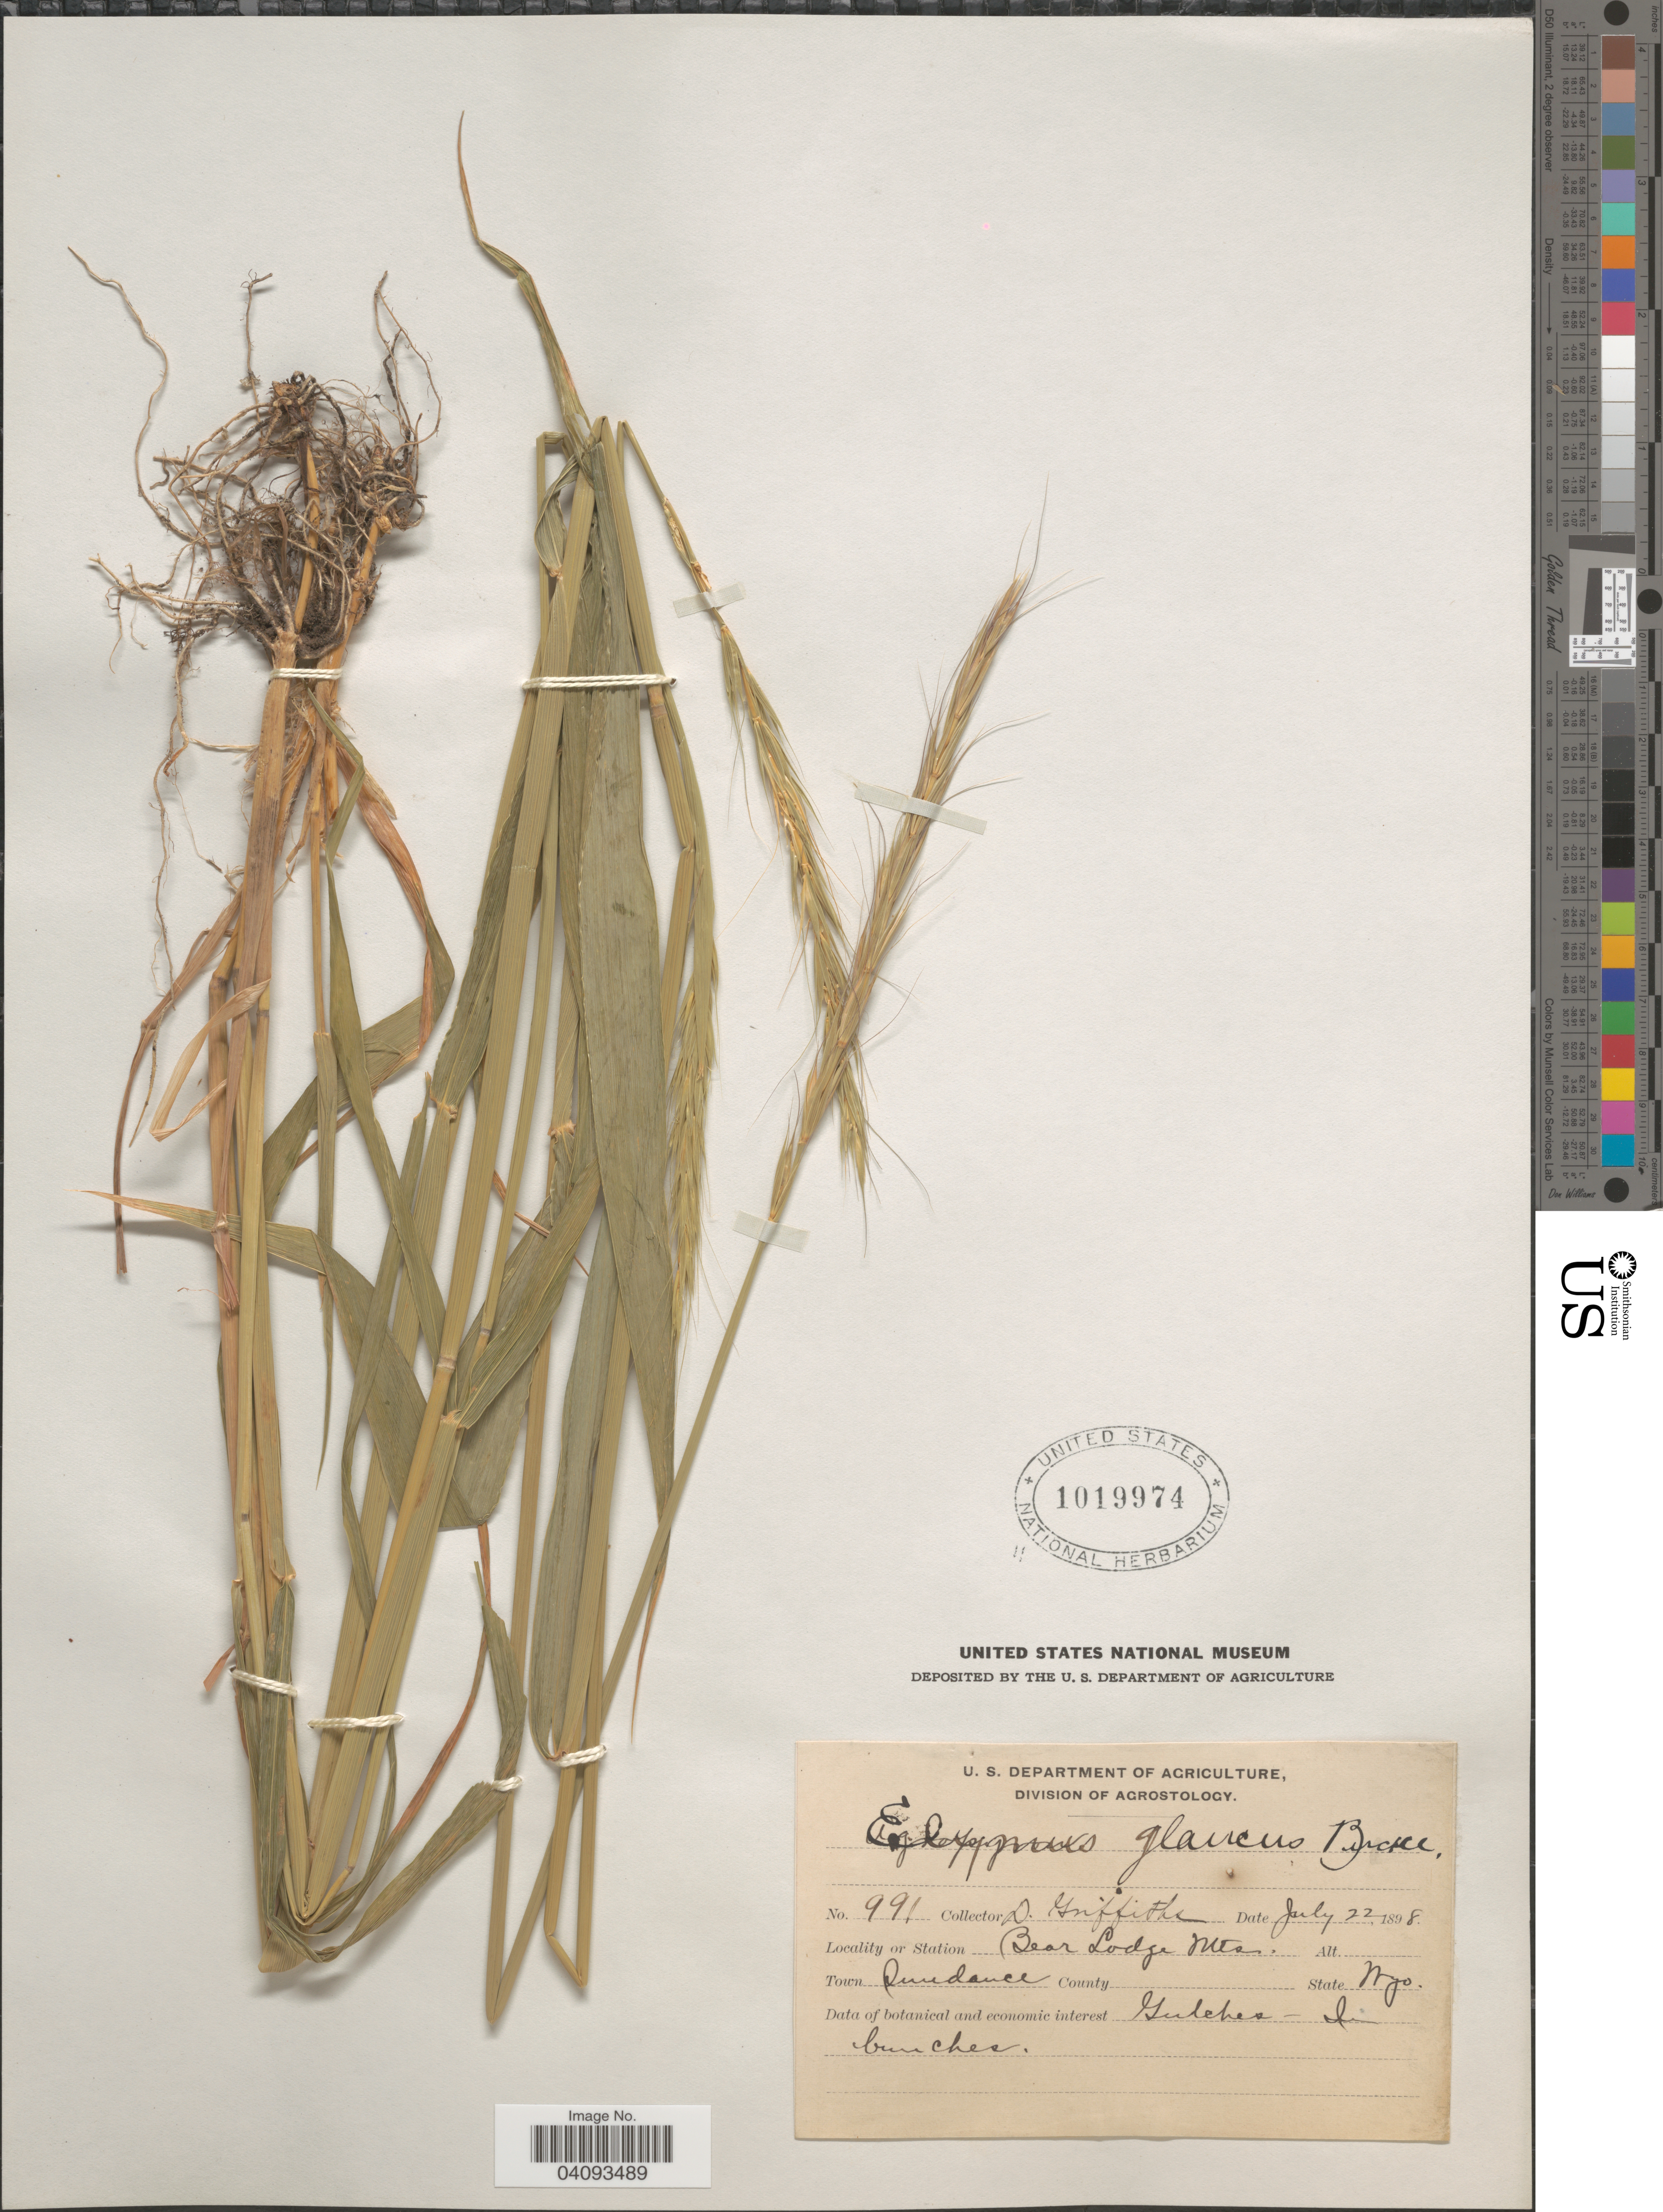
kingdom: Plantae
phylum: Tracheophyta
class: Liliopsida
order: Poales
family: Poaceae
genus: Elymus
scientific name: Elymus glaucus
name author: Buckley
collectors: D. Griffiths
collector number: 991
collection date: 1898-07-22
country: United States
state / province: Wyoming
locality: Bear Lodge Mts. Town Sundance.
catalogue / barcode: US 1019974